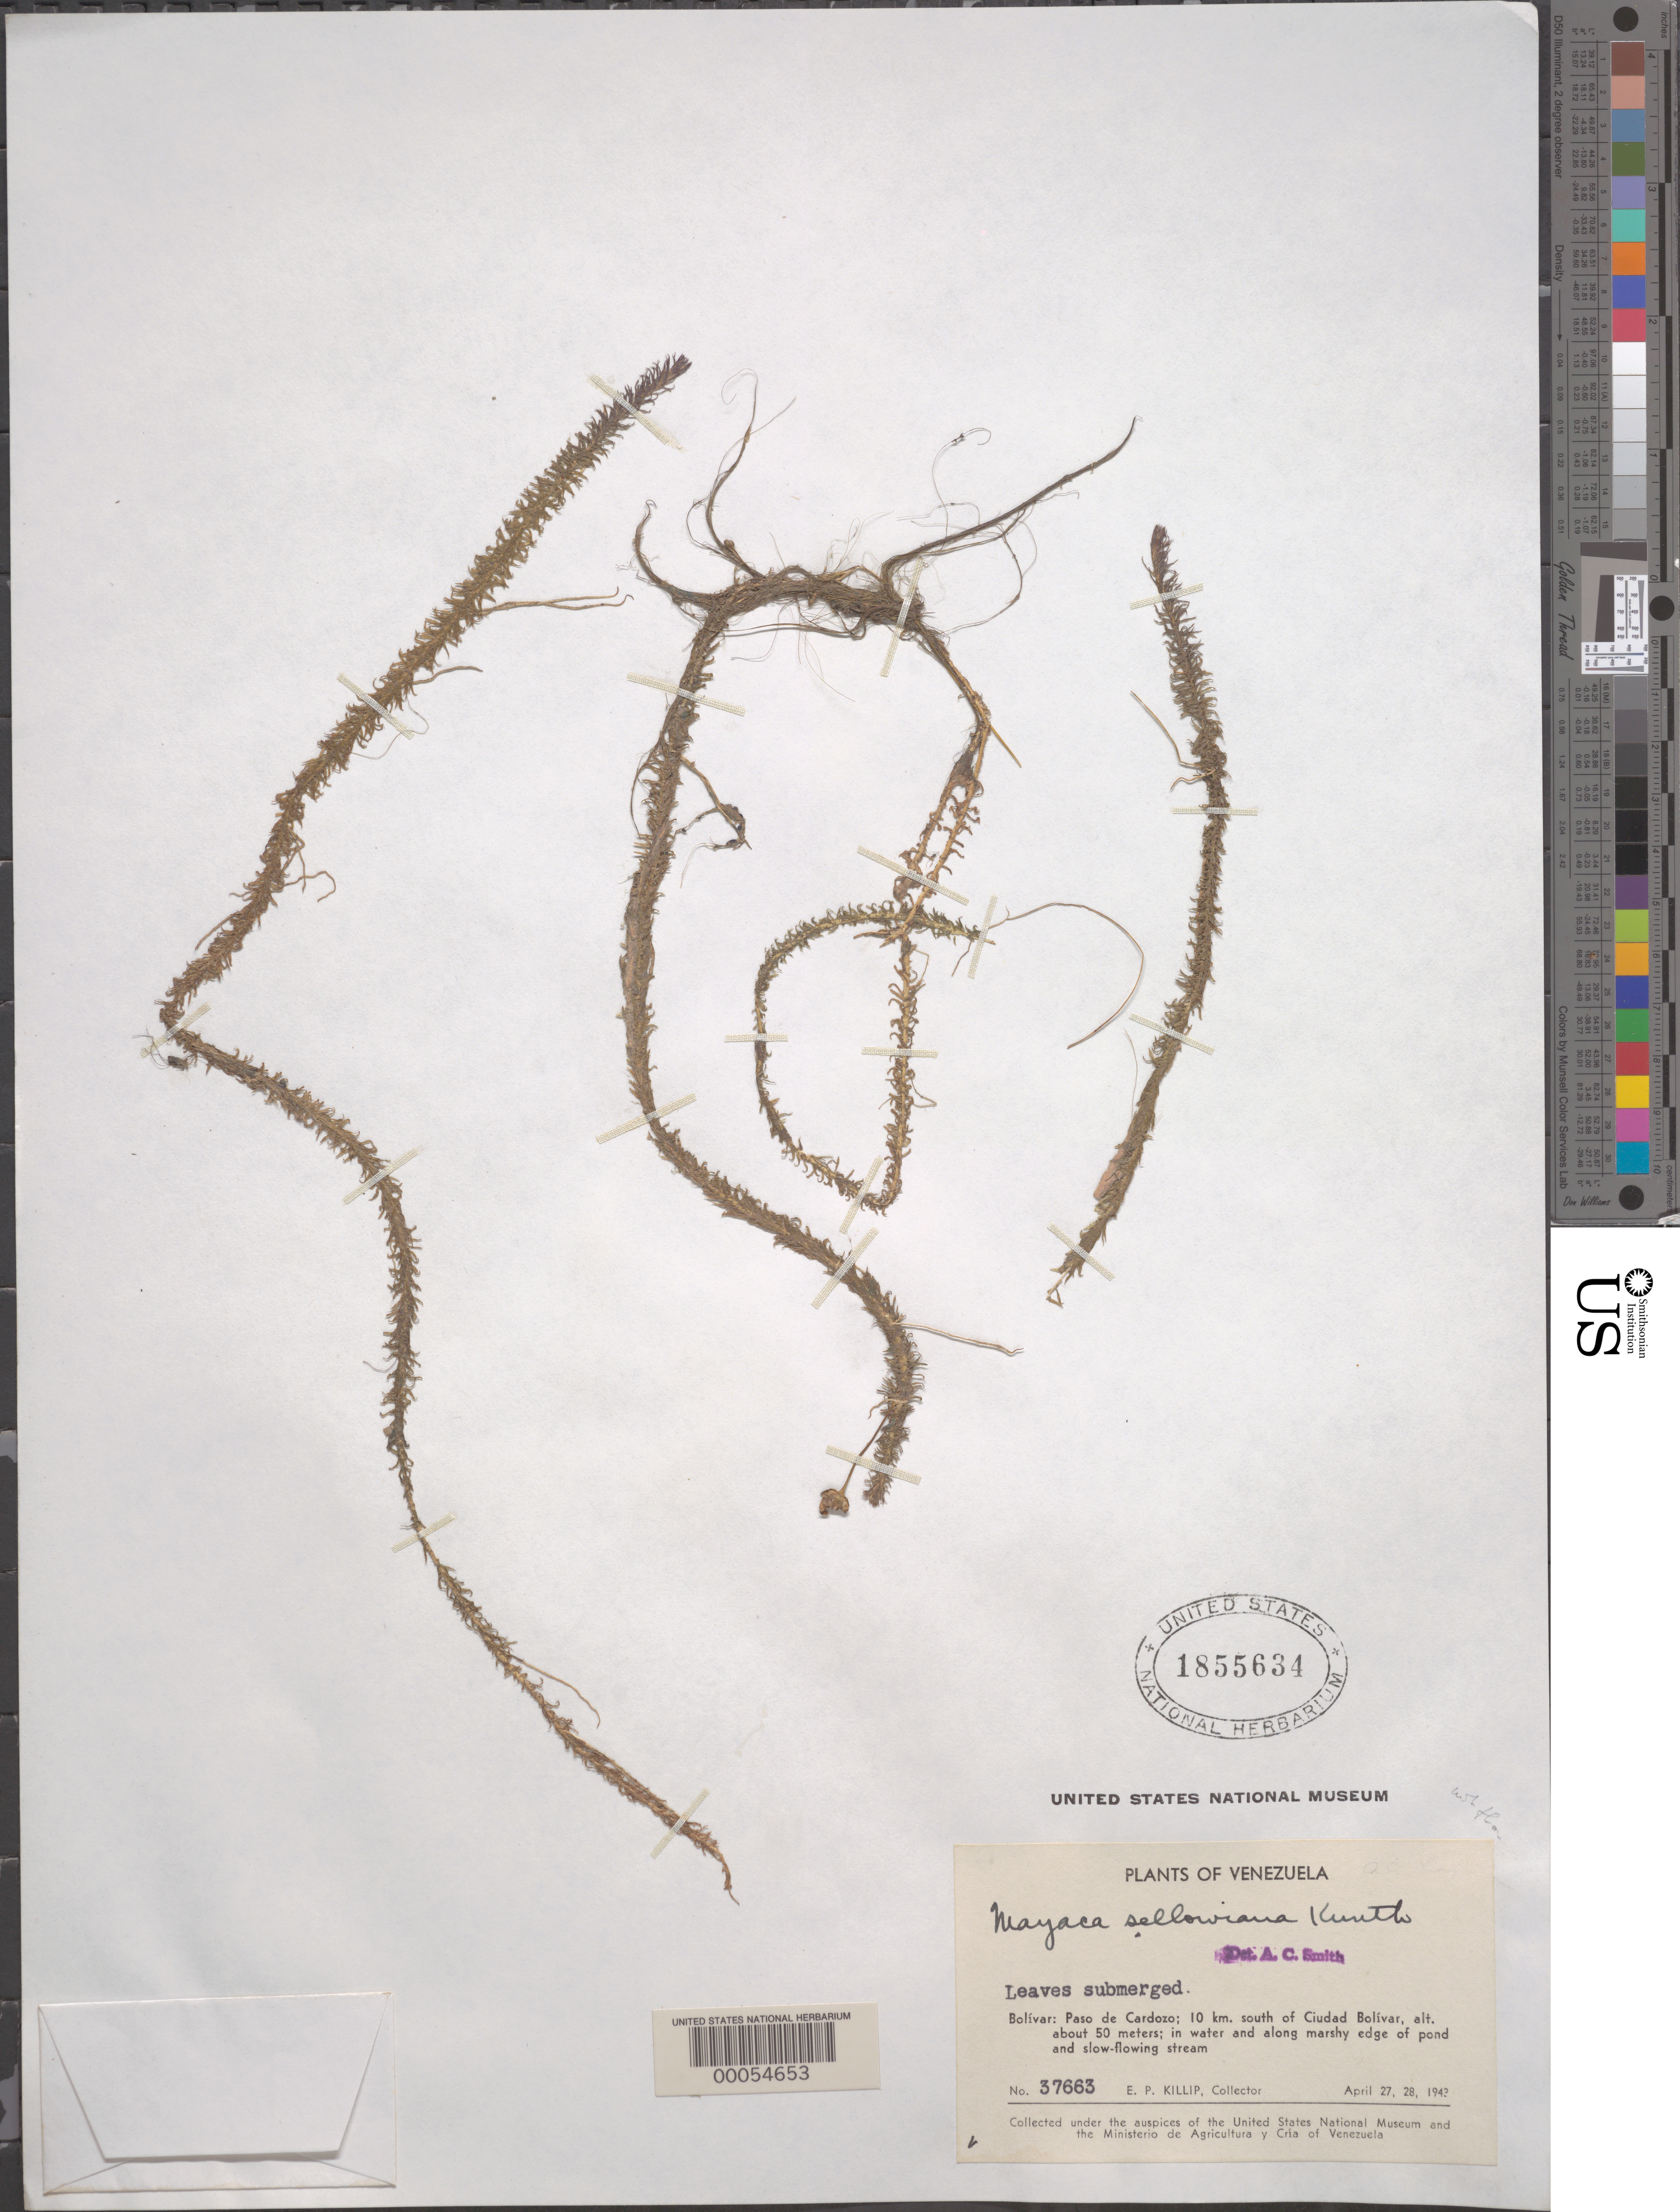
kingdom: Plantae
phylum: Tracheophyta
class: Liliopsida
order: Poales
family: Mayacaceae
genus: Mayaca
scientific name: Mayaca sellowiana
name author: Kunth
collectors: E. P. Killip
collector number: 37663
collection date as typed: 27 Apr 1943 to 28 Apr 1943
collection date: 1943-04-27/1943-04-28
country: Venezuela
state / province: Mérida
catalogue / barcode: US 1855634